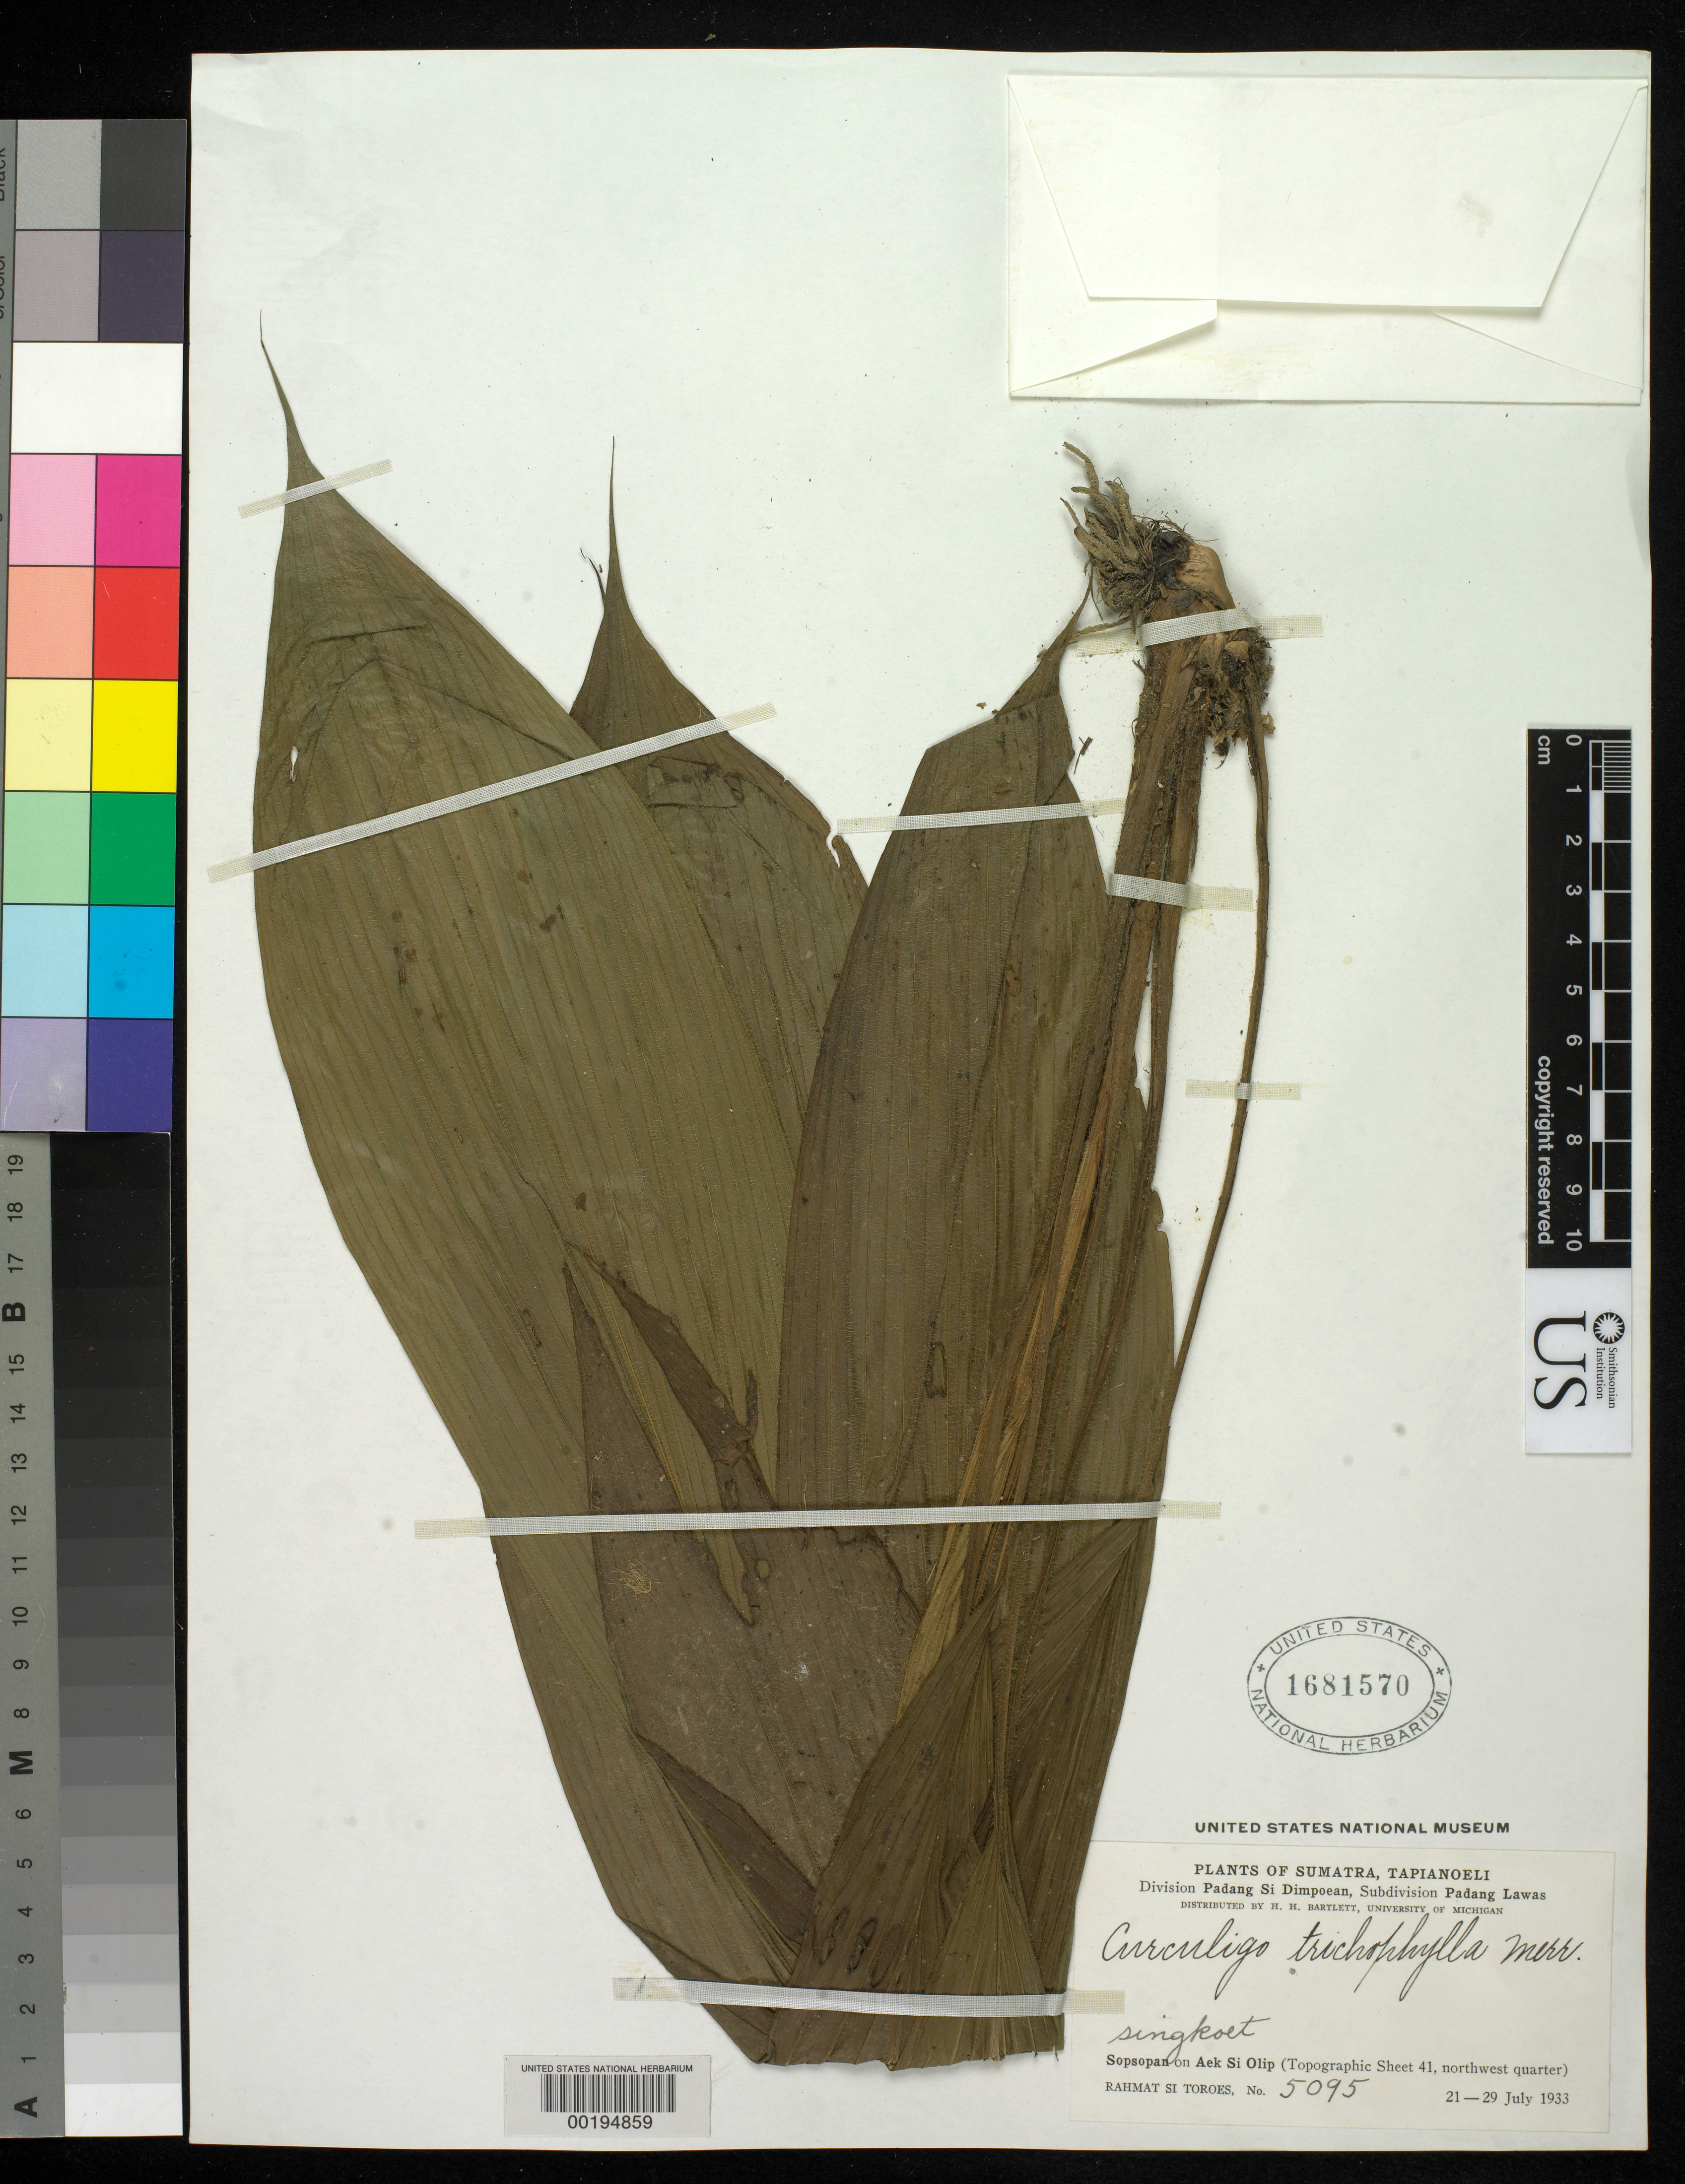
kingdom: Plantae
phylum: Tracheophyta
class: Liliopsida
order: Asparagales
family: Hypoxidaceae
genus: Curculigo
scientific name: Curculigo trichophylla Merr., ined Apr 2022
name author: Merr.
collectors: Rahmat Si Boeea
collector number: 5095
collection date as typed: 21 Jul 1933 to 29 Jul 1933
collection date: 1933-07-21/1933-07-29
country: Indonesia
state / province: Sumatra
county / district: Sumatera Utara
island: Sumatra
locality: Padang si dimpoean, singkoet, sopsopan on aek si olip, padang lawas (tapiandeli)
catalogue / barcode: US 1681570